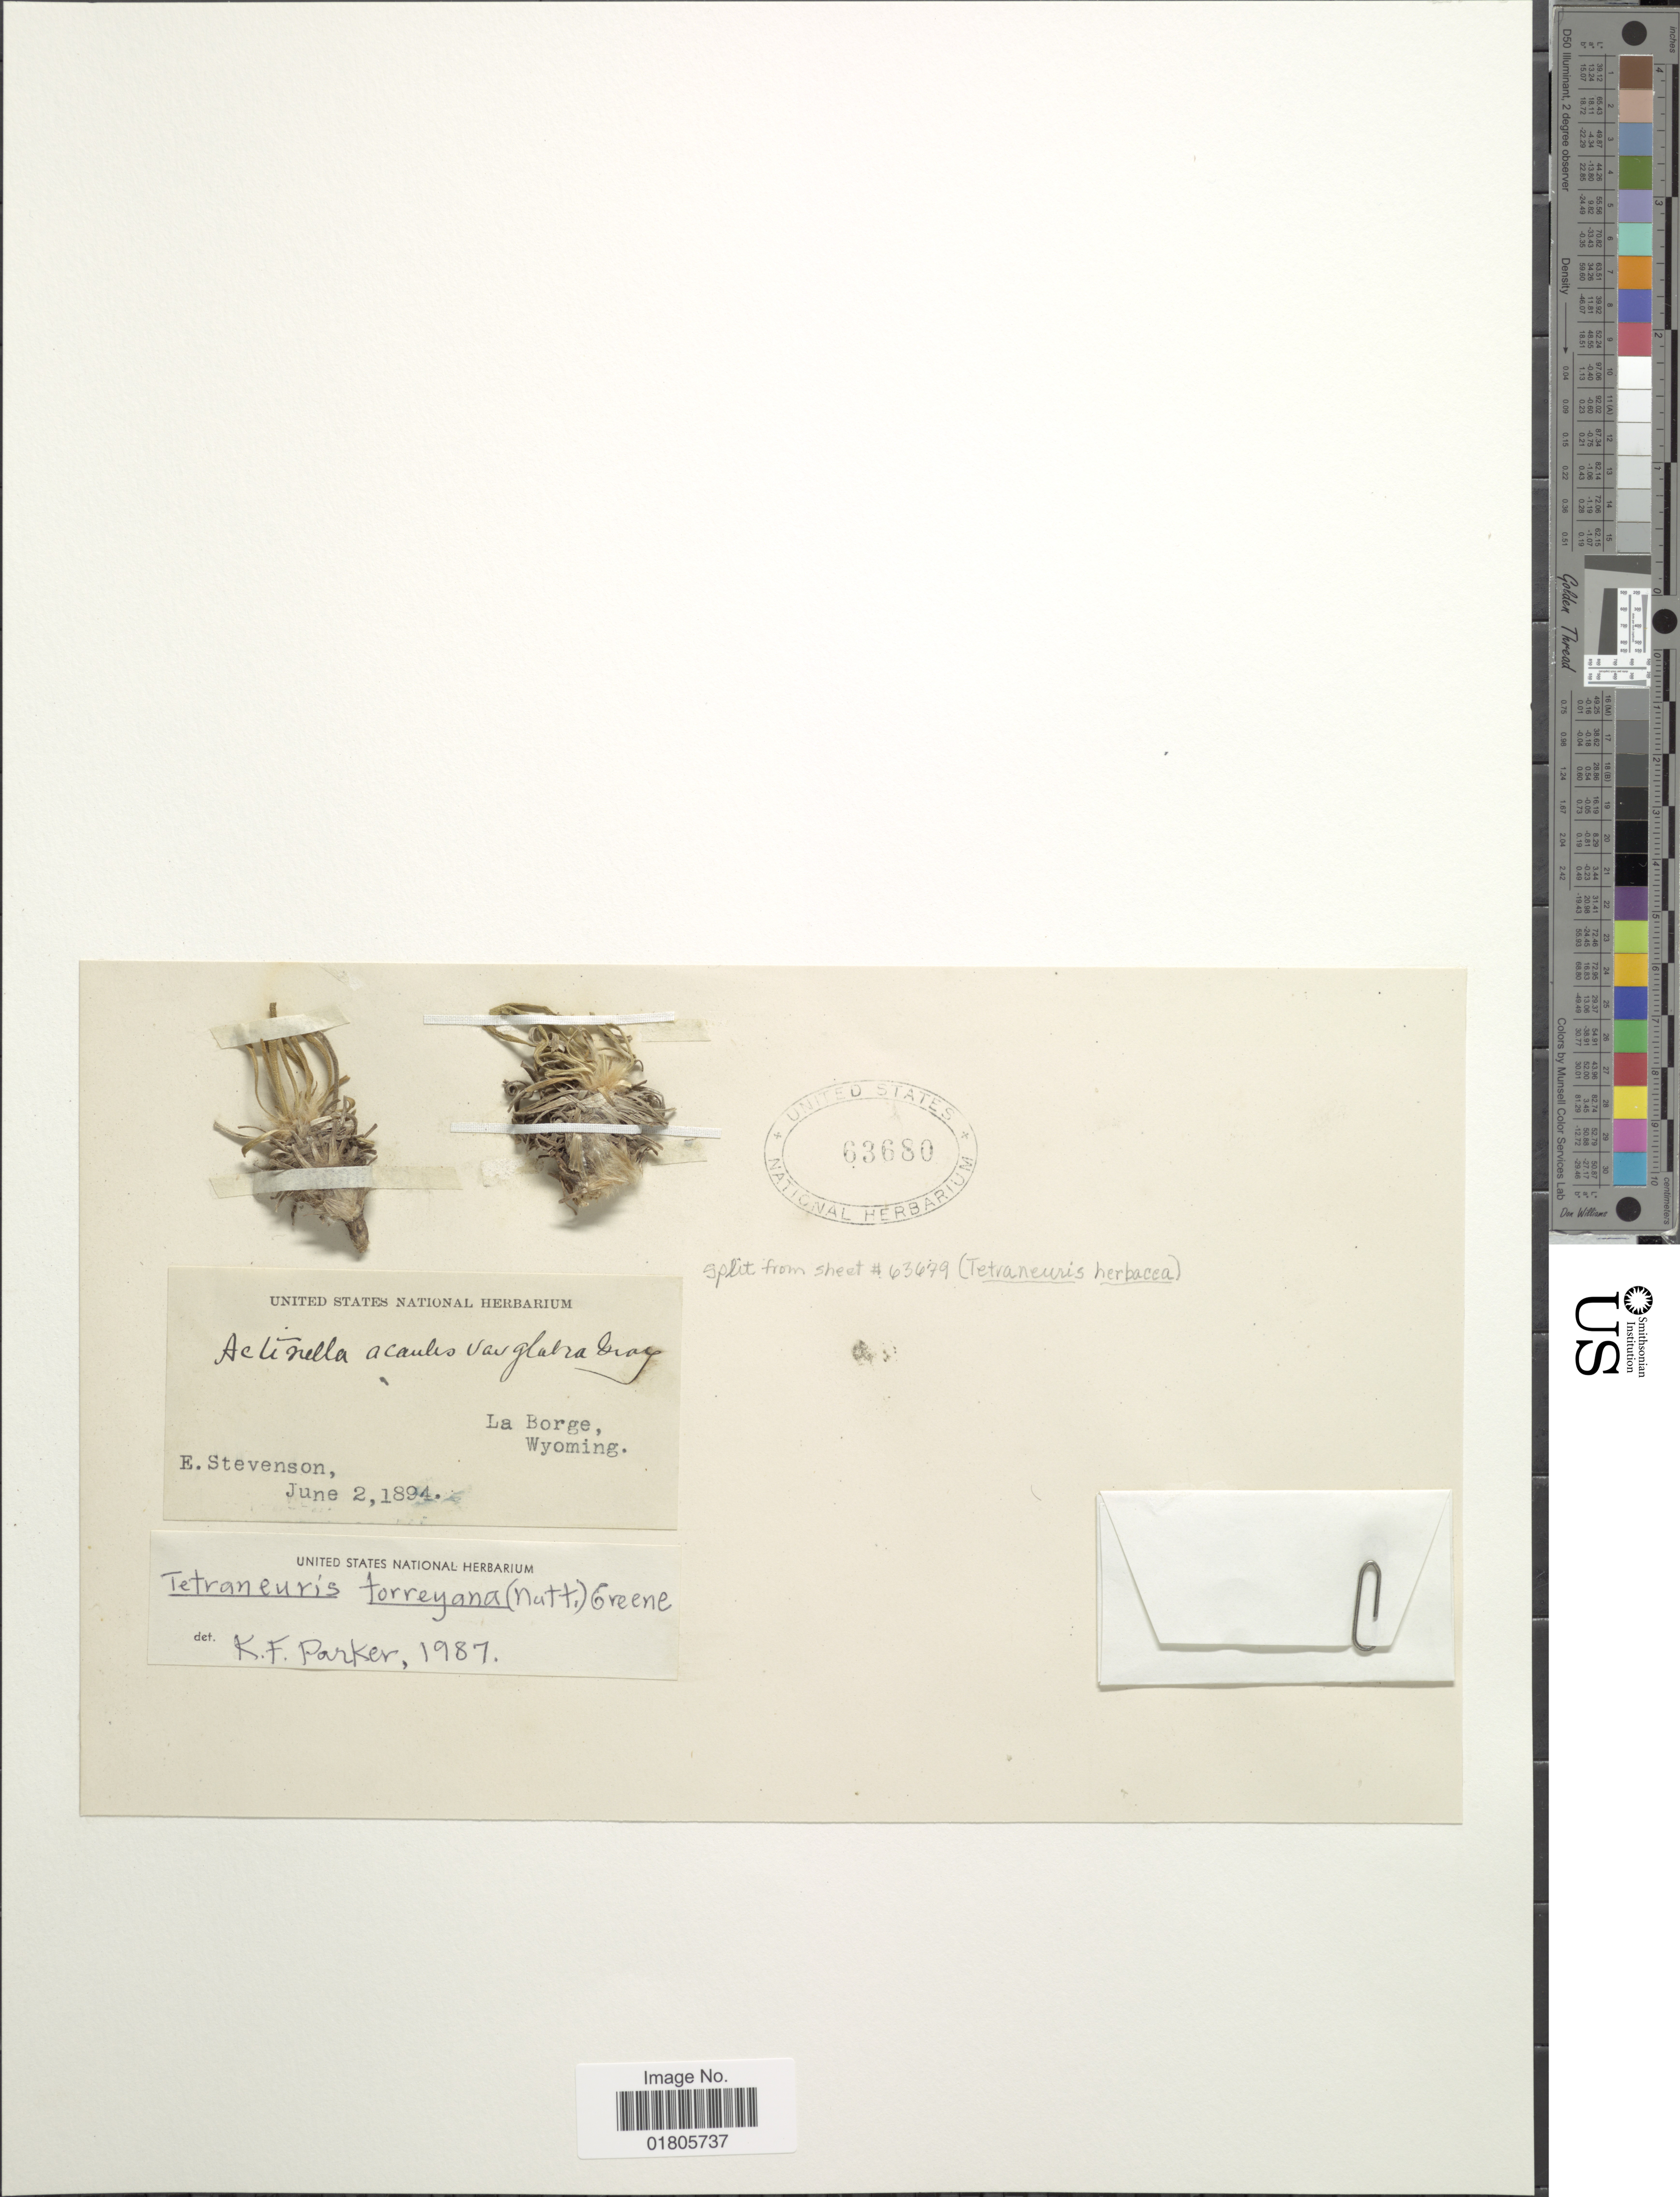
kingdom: Plantae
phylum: Tracheophyta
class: Magnoliopsida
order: Asterales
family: Asteraceae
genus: Tetraneuris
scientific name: Tetraneuris torreyana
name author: (Nutt.) Greene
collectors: E. Stevenson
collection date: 1894-06-02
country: United States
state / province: Wyoming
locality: La Borge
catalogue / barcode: US 63680